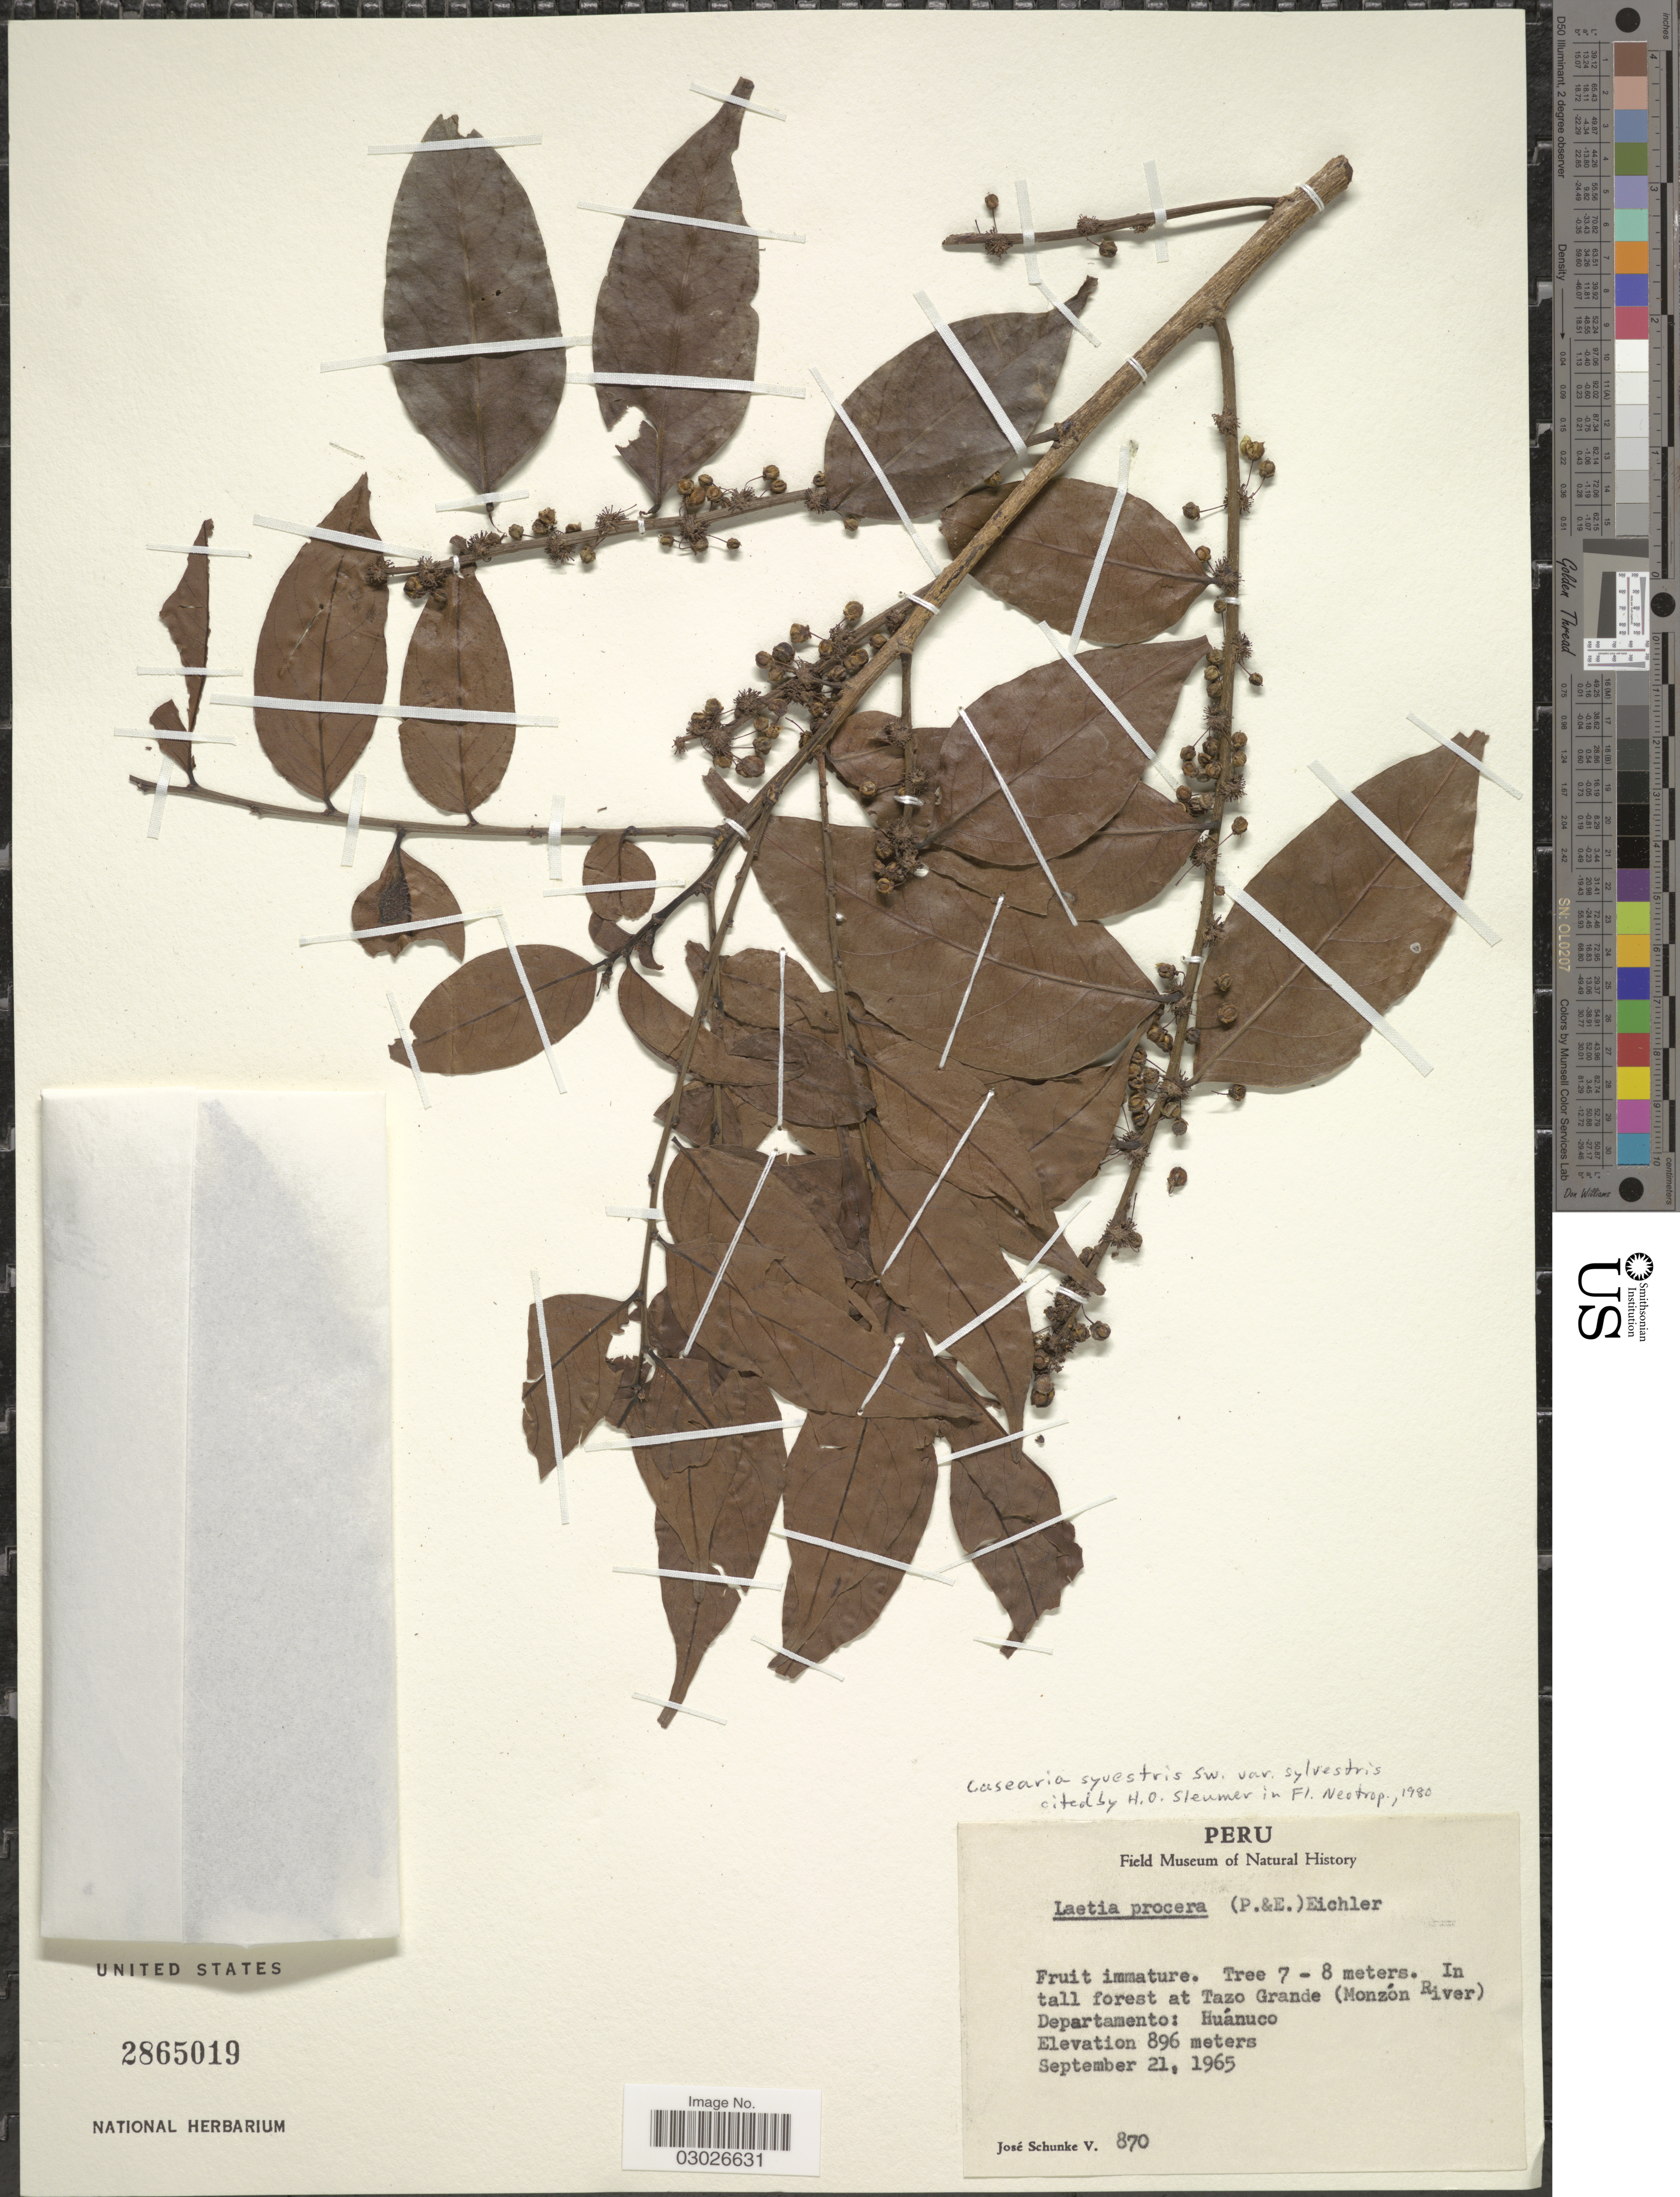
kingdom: Plantae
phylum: Tracheophyta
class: Magnoliopsida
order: Malpighiales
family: Salicaceae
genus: Casearia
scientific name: Casearia sylvestris var. sylvestris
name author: Sw.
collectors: J. Schunke Vigo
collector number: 870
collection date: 1965-09-21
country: Peru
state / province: Huánuco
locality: In tall forest at Tazo Grande (Monzón River), Departamento: Huánuco.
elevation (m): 896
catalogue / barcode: US 2865019